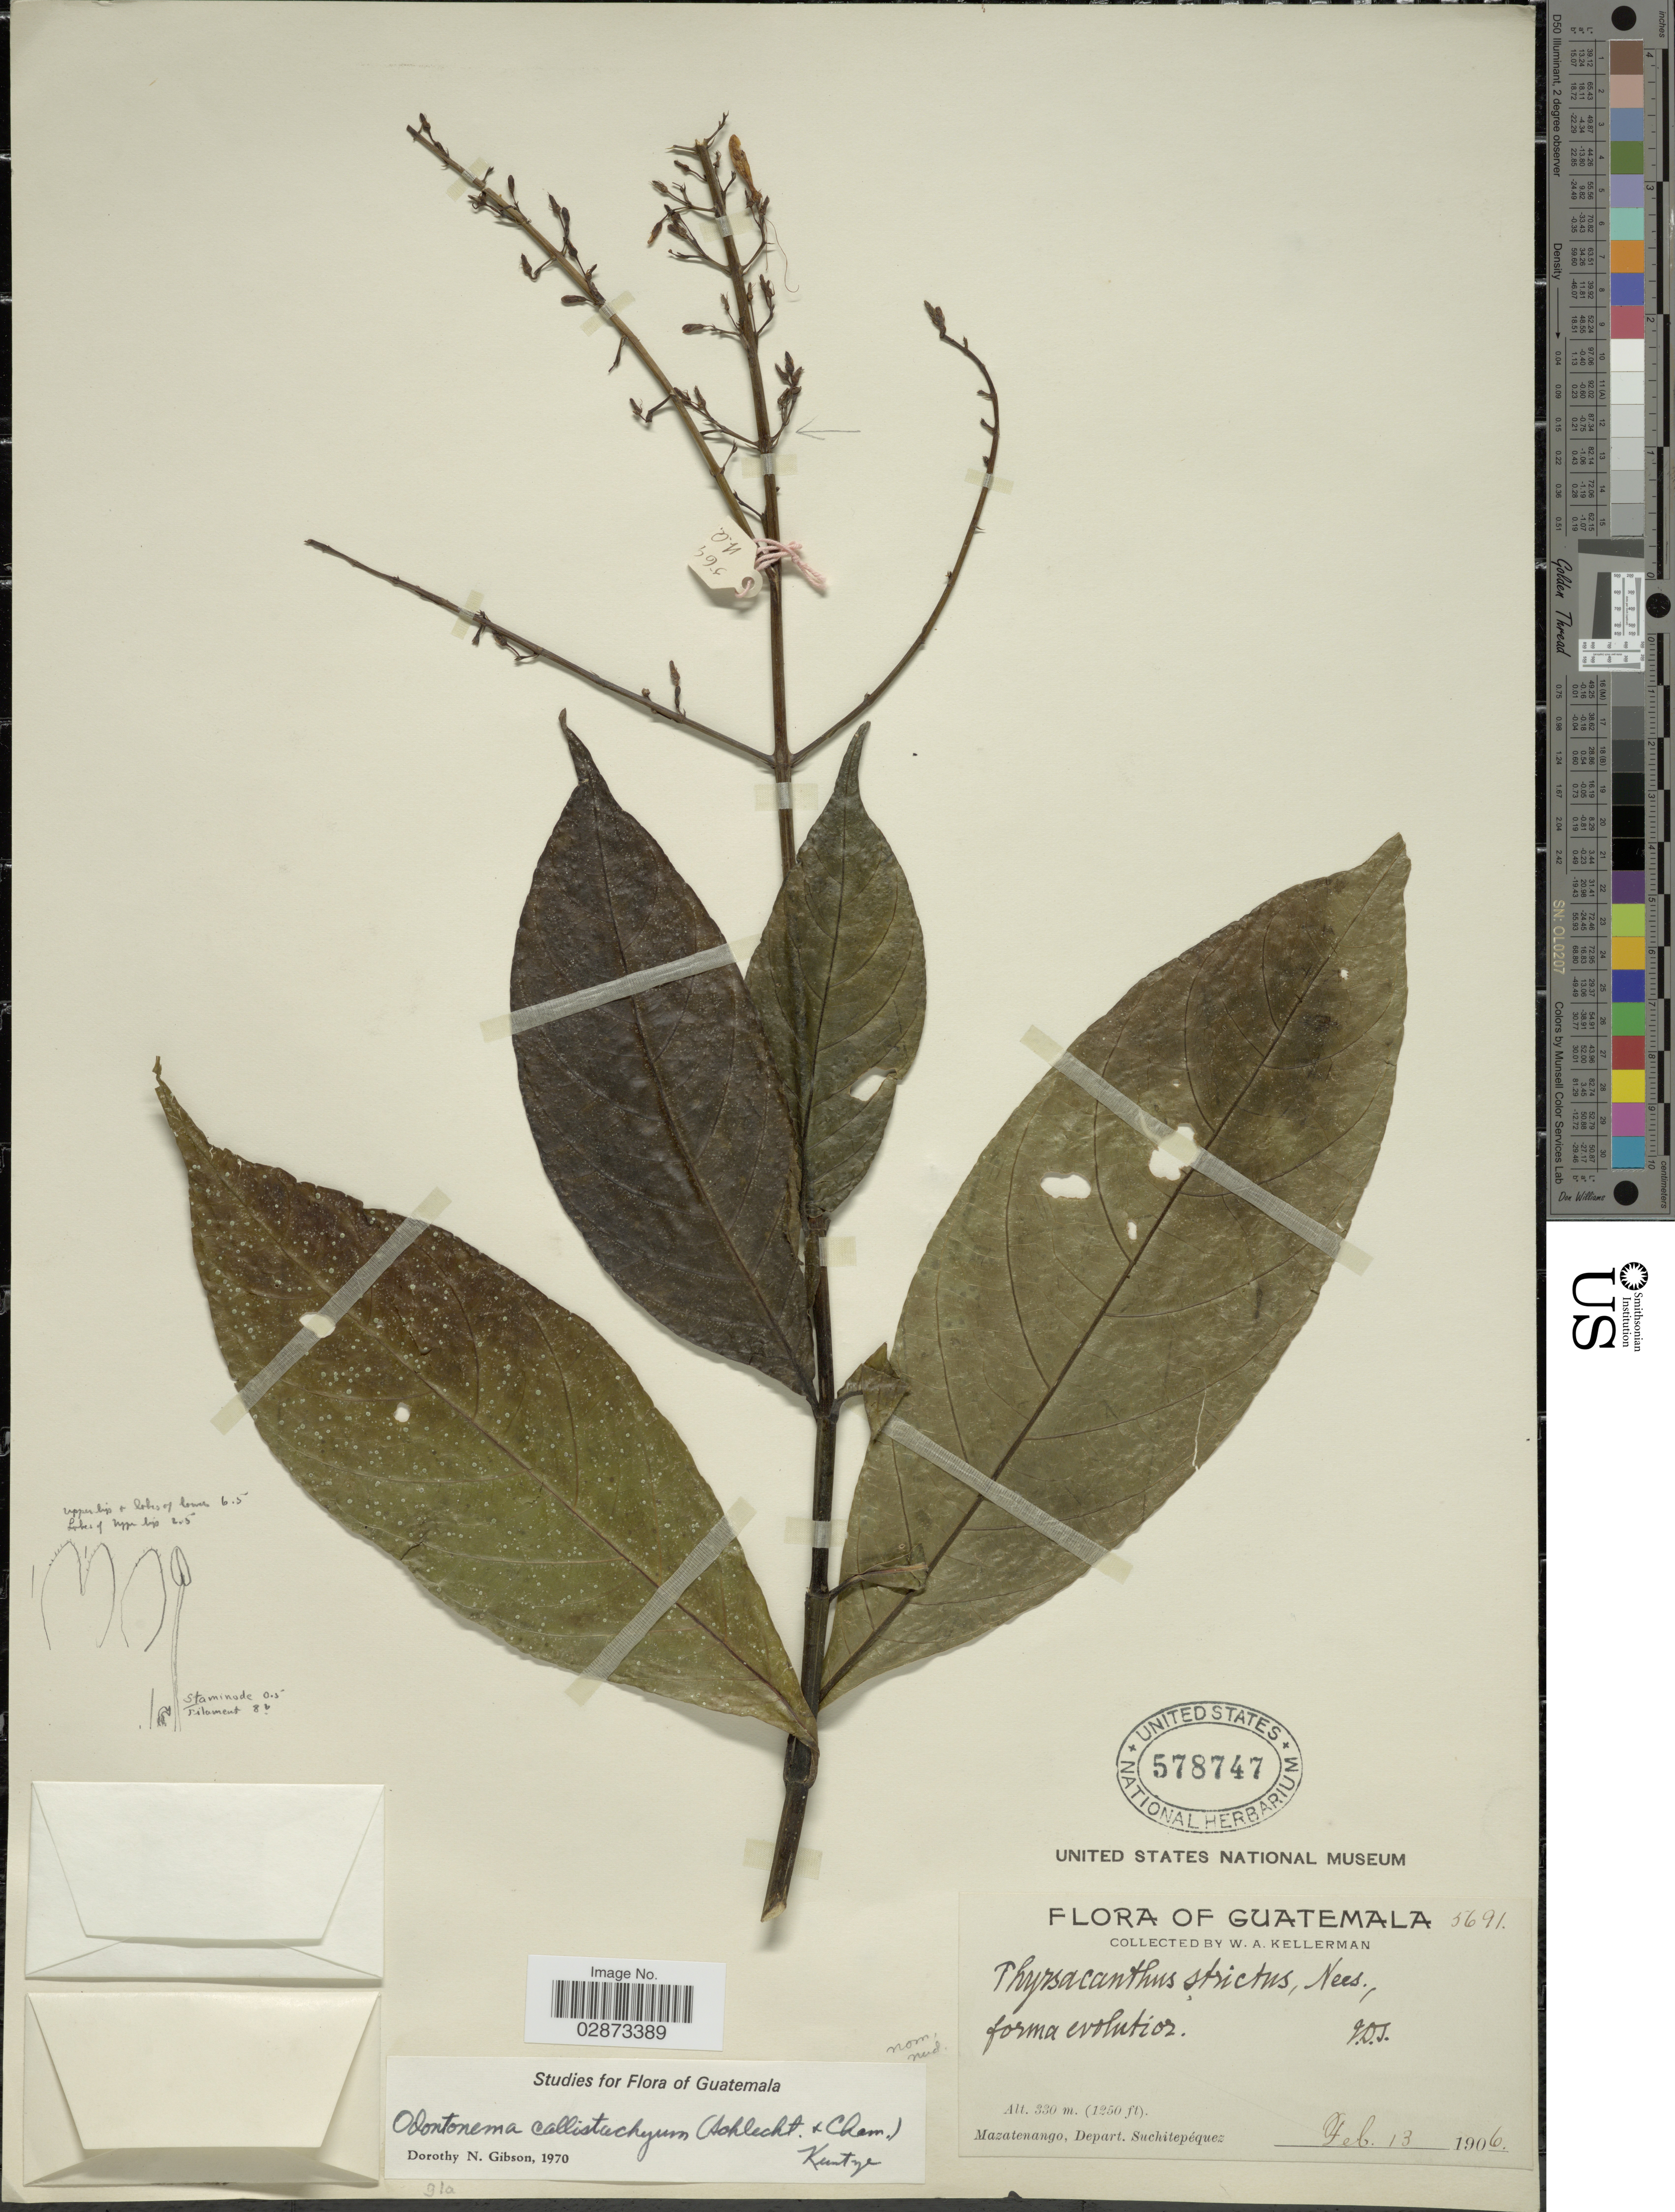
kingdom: Plantae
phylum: Tracheophyta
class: Magnoliopsida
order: Lamiales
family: Acanthaceae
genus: Odontonema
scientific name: Odontonema callistachyum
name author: (Schltdl. & Cham.) Kuntze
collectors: W. Kellerman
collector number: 5691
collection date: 1906-02-13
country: Guatemala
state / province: Suchitepéquez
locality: Mazatenango, Depart. Suchitepéquez.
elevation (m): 330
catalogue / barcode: US 578747